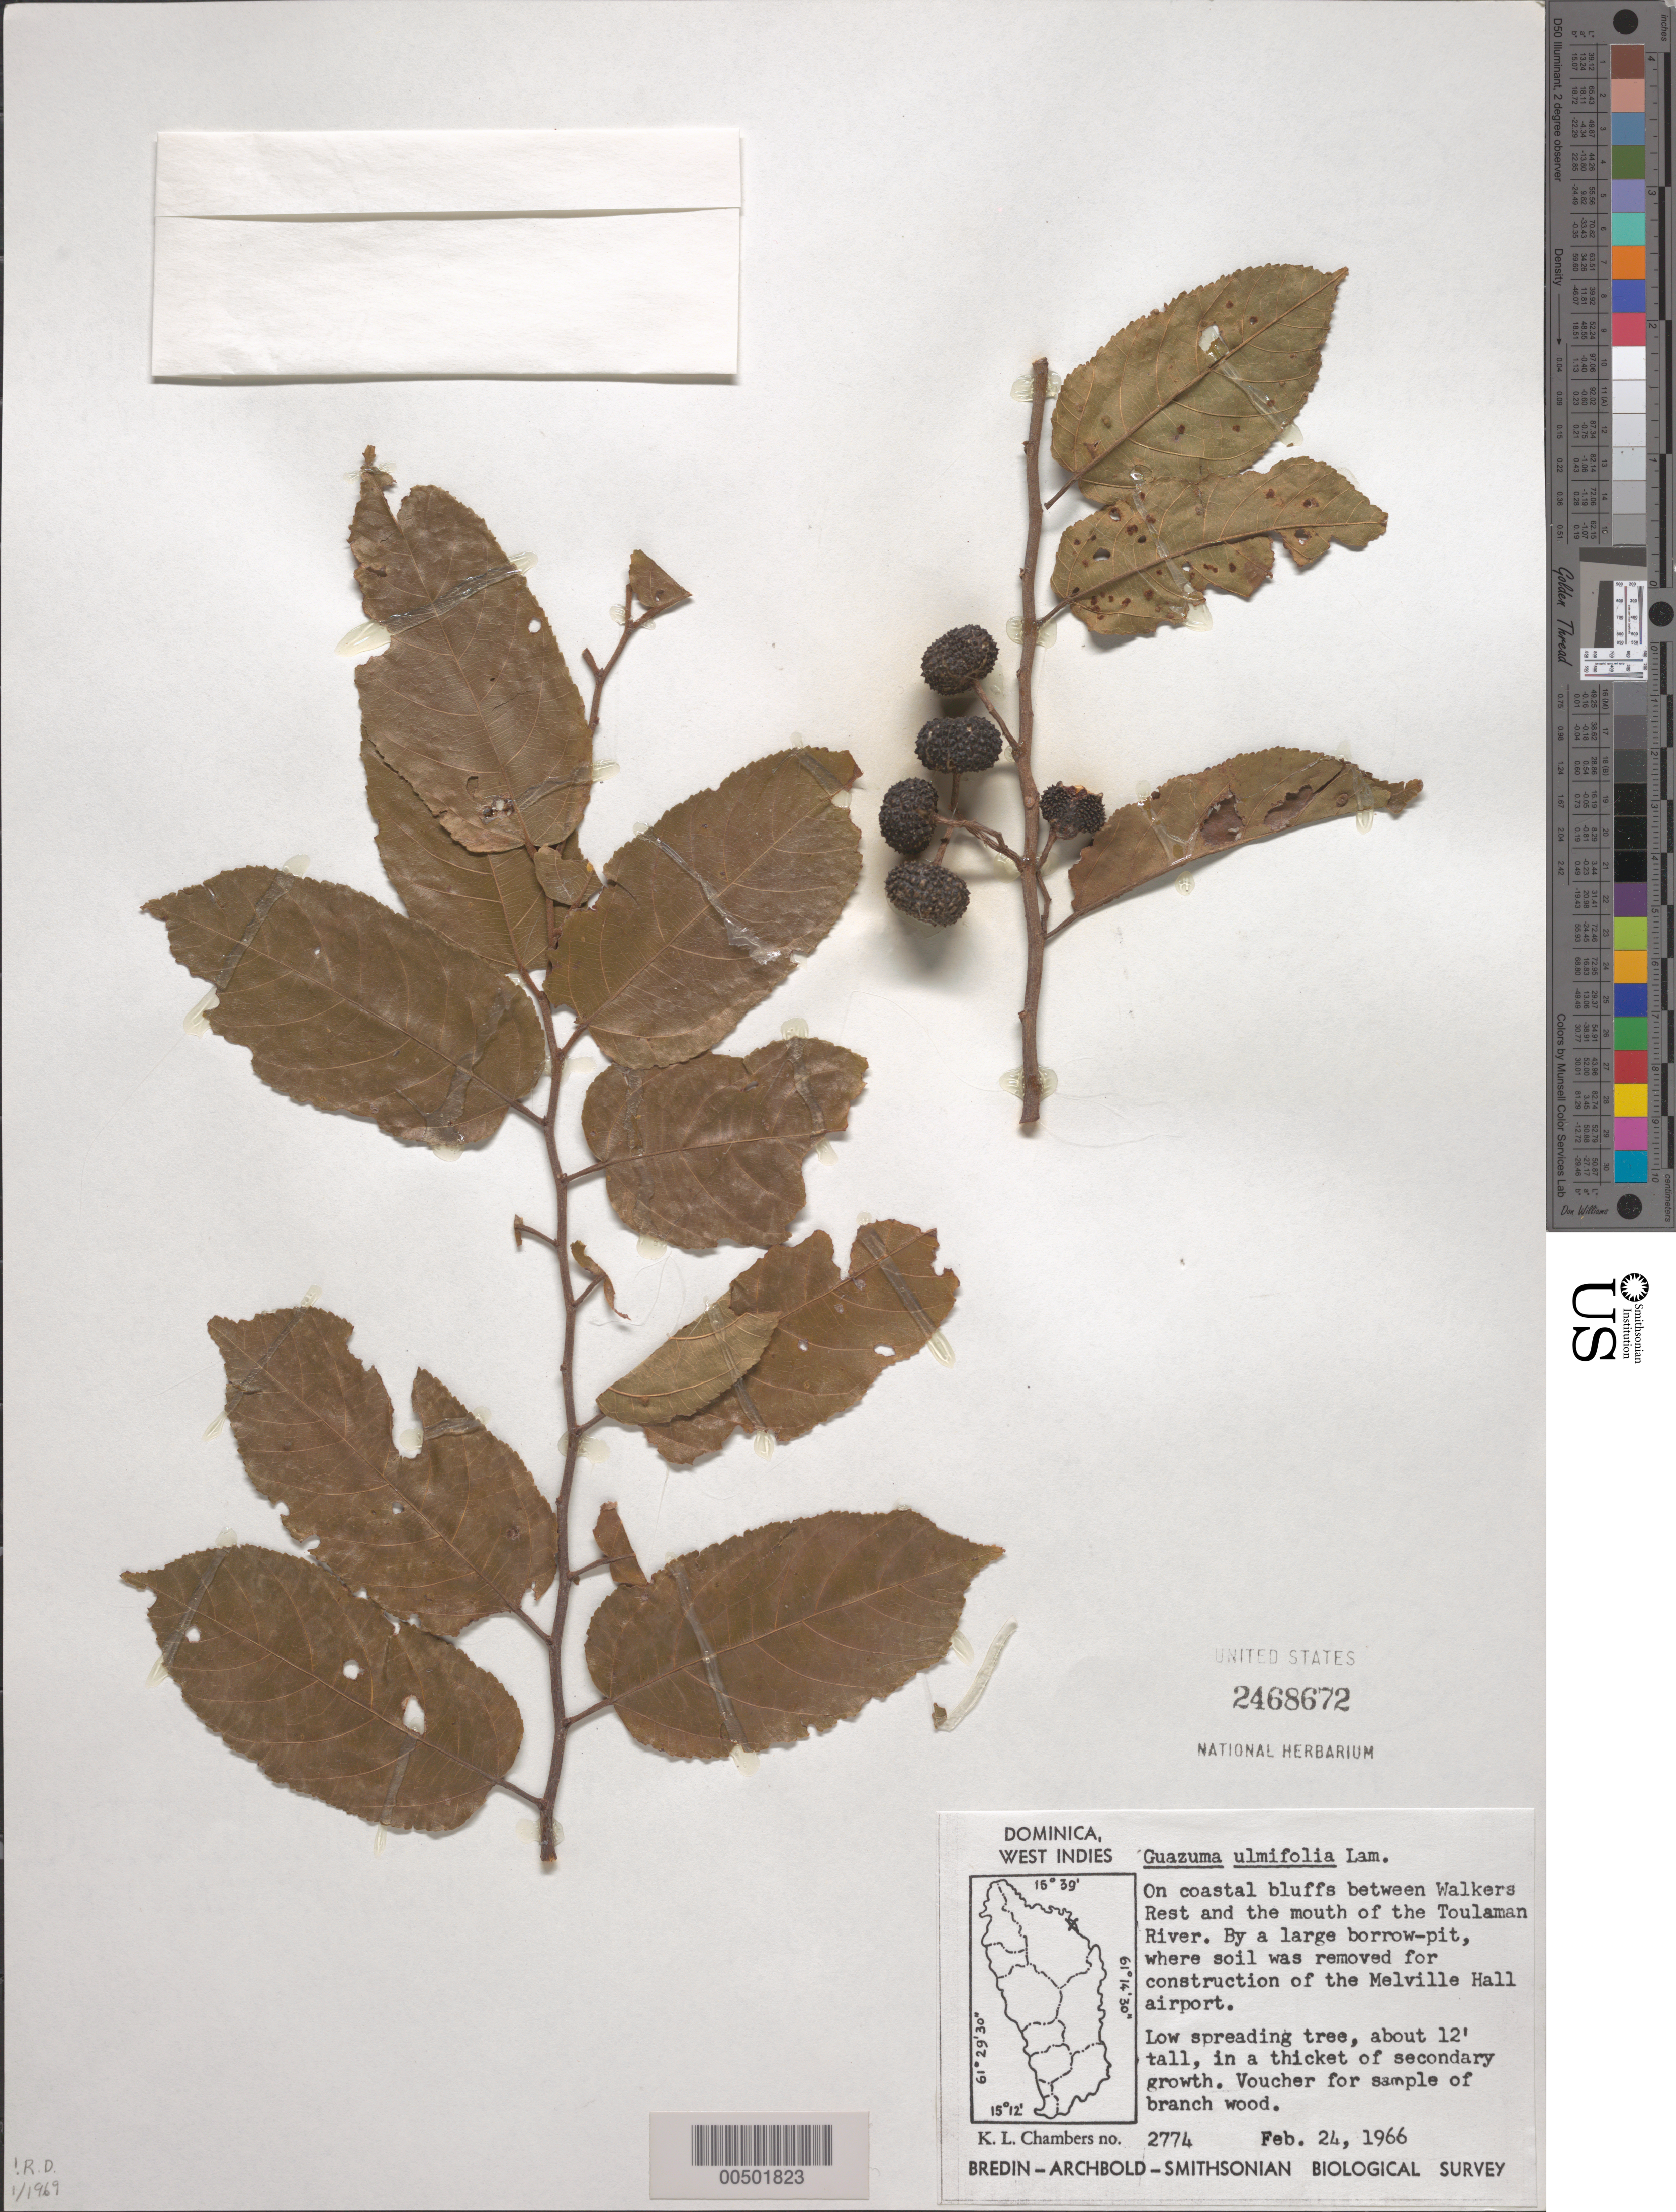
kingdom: Plantae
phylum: Tracheophyta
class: Magnoliopsida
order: Malvales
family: Malvaceae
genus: Guazuma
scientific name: Guazuma ulmifolia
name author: Lam.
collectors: K. L. Chambers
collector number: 2774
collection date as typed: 24 Feb 1966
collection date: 1966-02-24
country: Dominica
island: Dominica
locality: Between Walkers Rest and the mouth of the Toulaman River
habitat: On coastal bluffs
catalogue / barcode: US 2468672